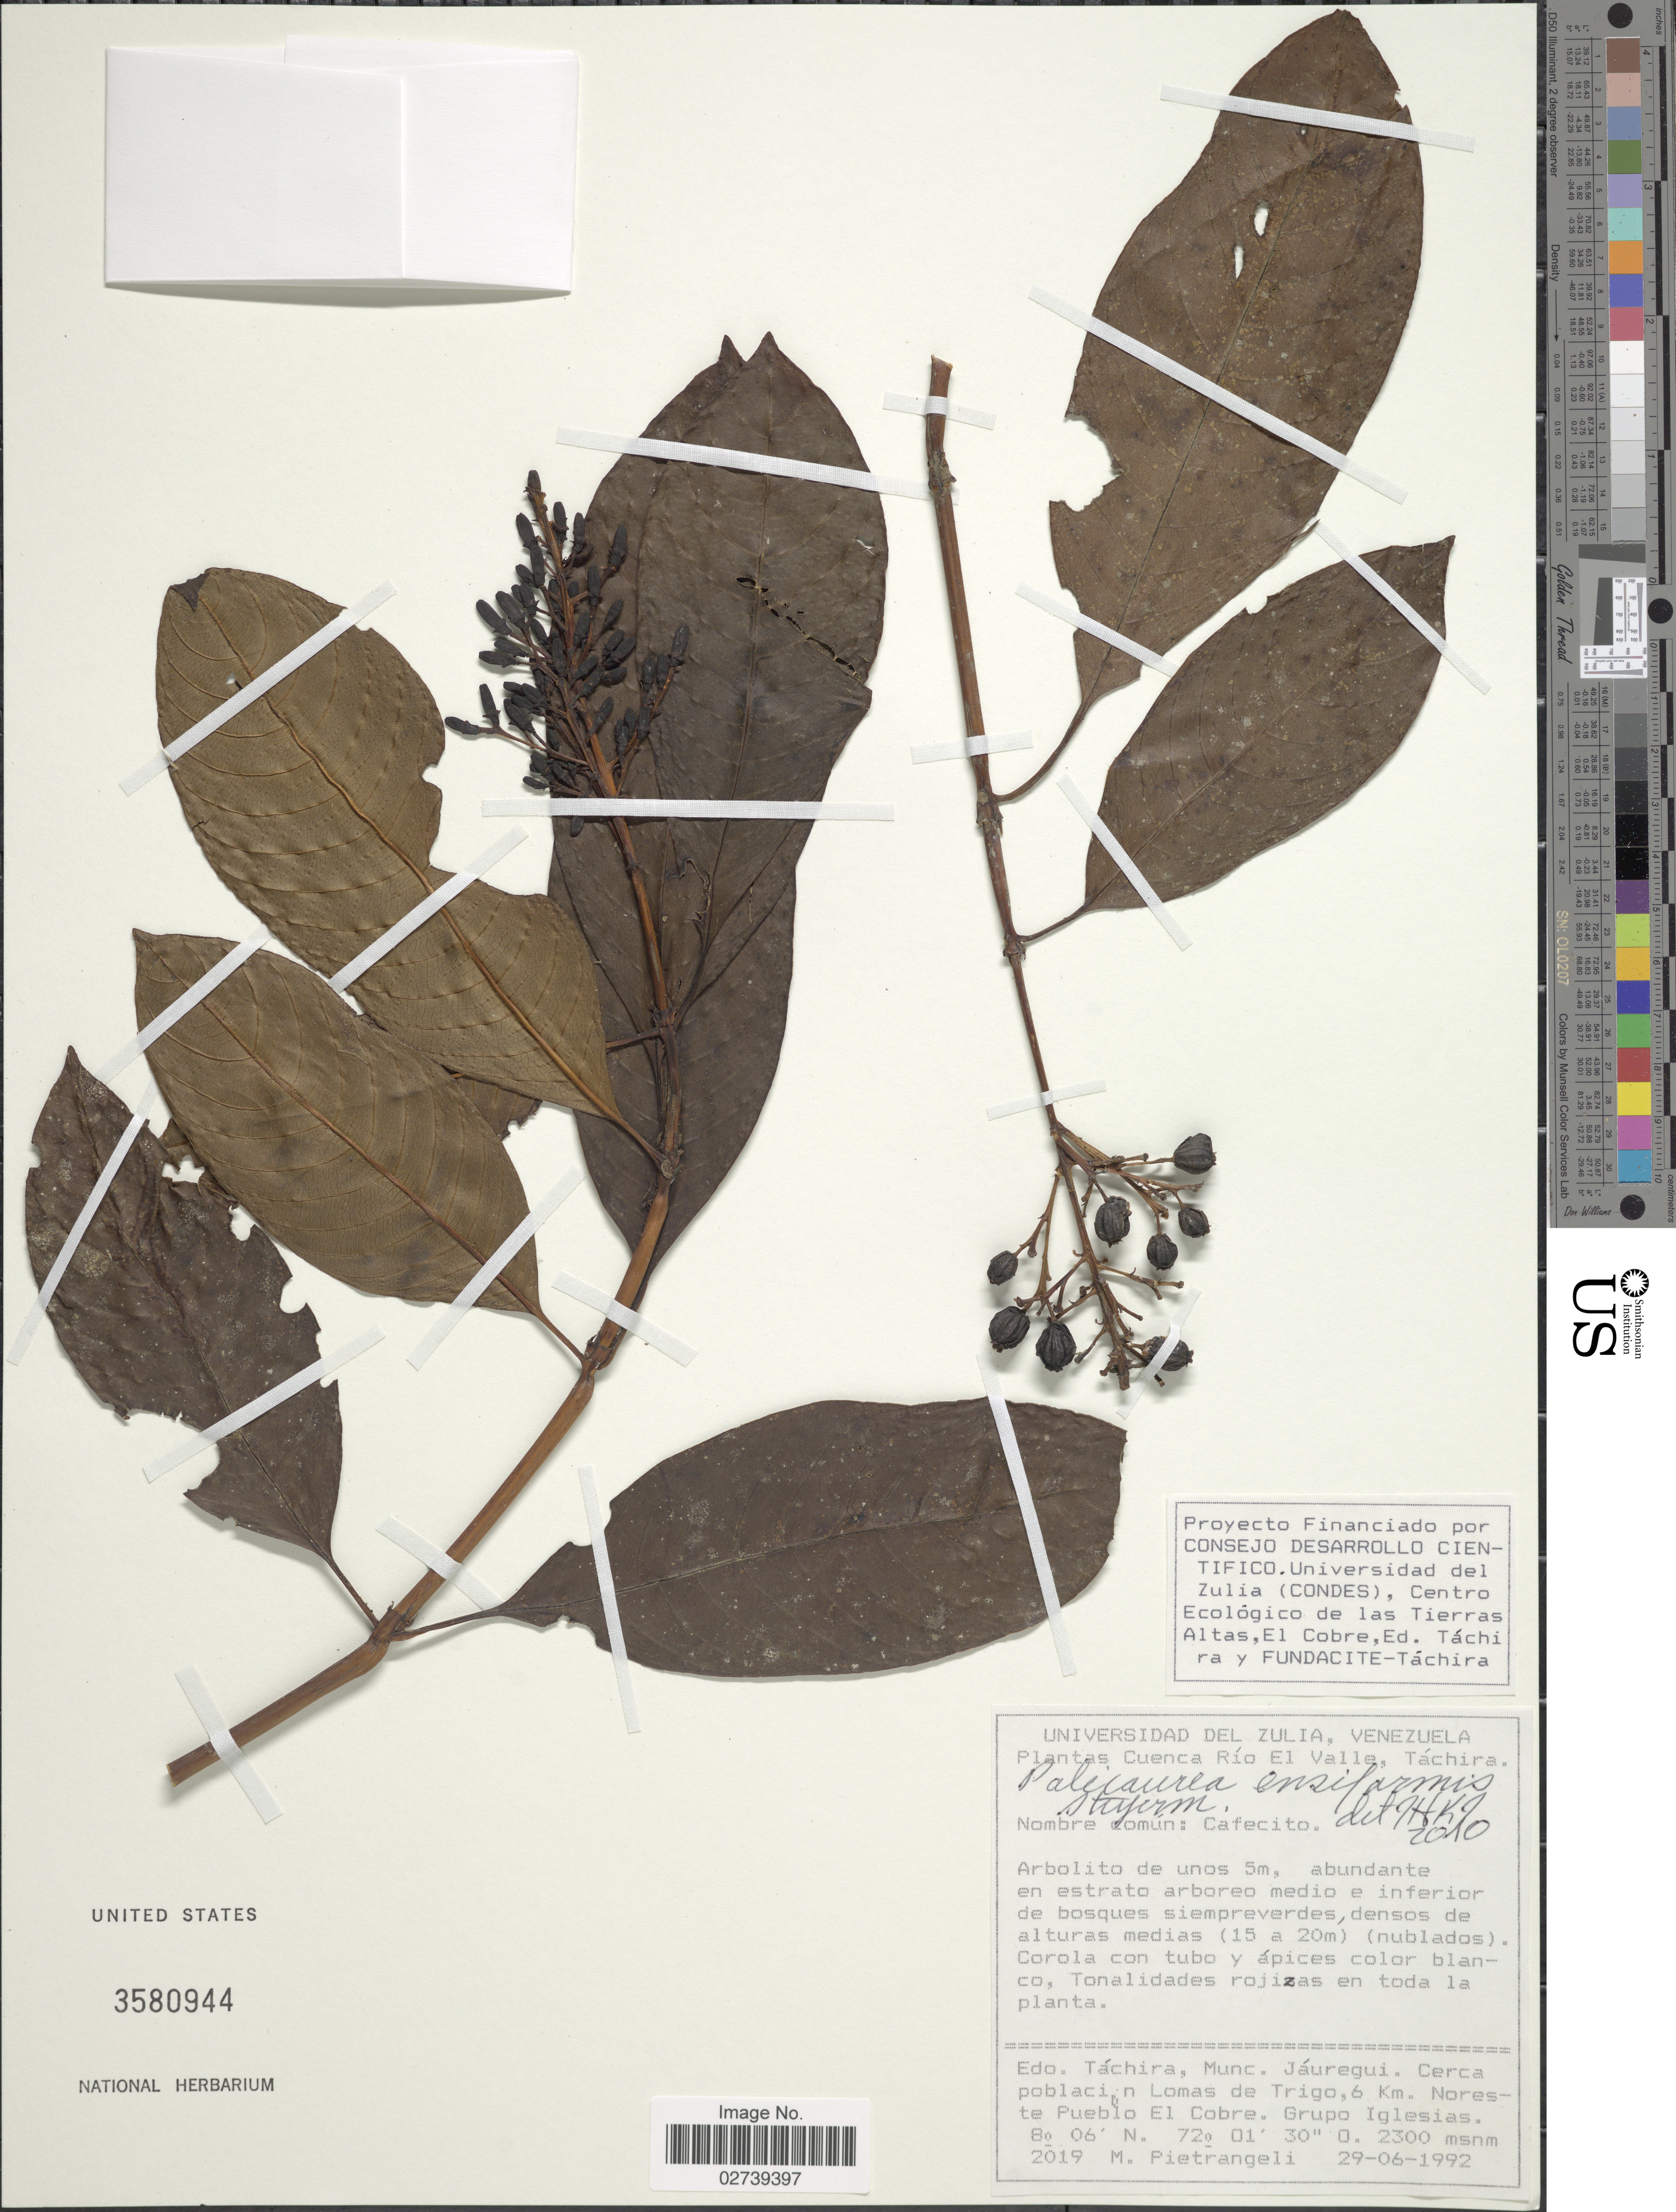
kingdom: Plantae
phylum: Tracheophyta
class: Magnoliopsida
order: Gentianales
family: Rubiaceae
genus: Palicourea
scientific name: Palicourea ensiformis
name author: Steyerm.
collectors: M. Pietrangeli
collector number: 2019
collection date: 1992-06-29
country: Venezuela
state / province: Tachira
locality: Cuenca Rio El Valle, Munc. Jauregui, Cerca poblacion Lomas de Trigo, 6 Km. Noreste Pueblo El Cobre, Grupo Iglesias.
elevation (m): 2300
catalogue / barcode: US 3580944